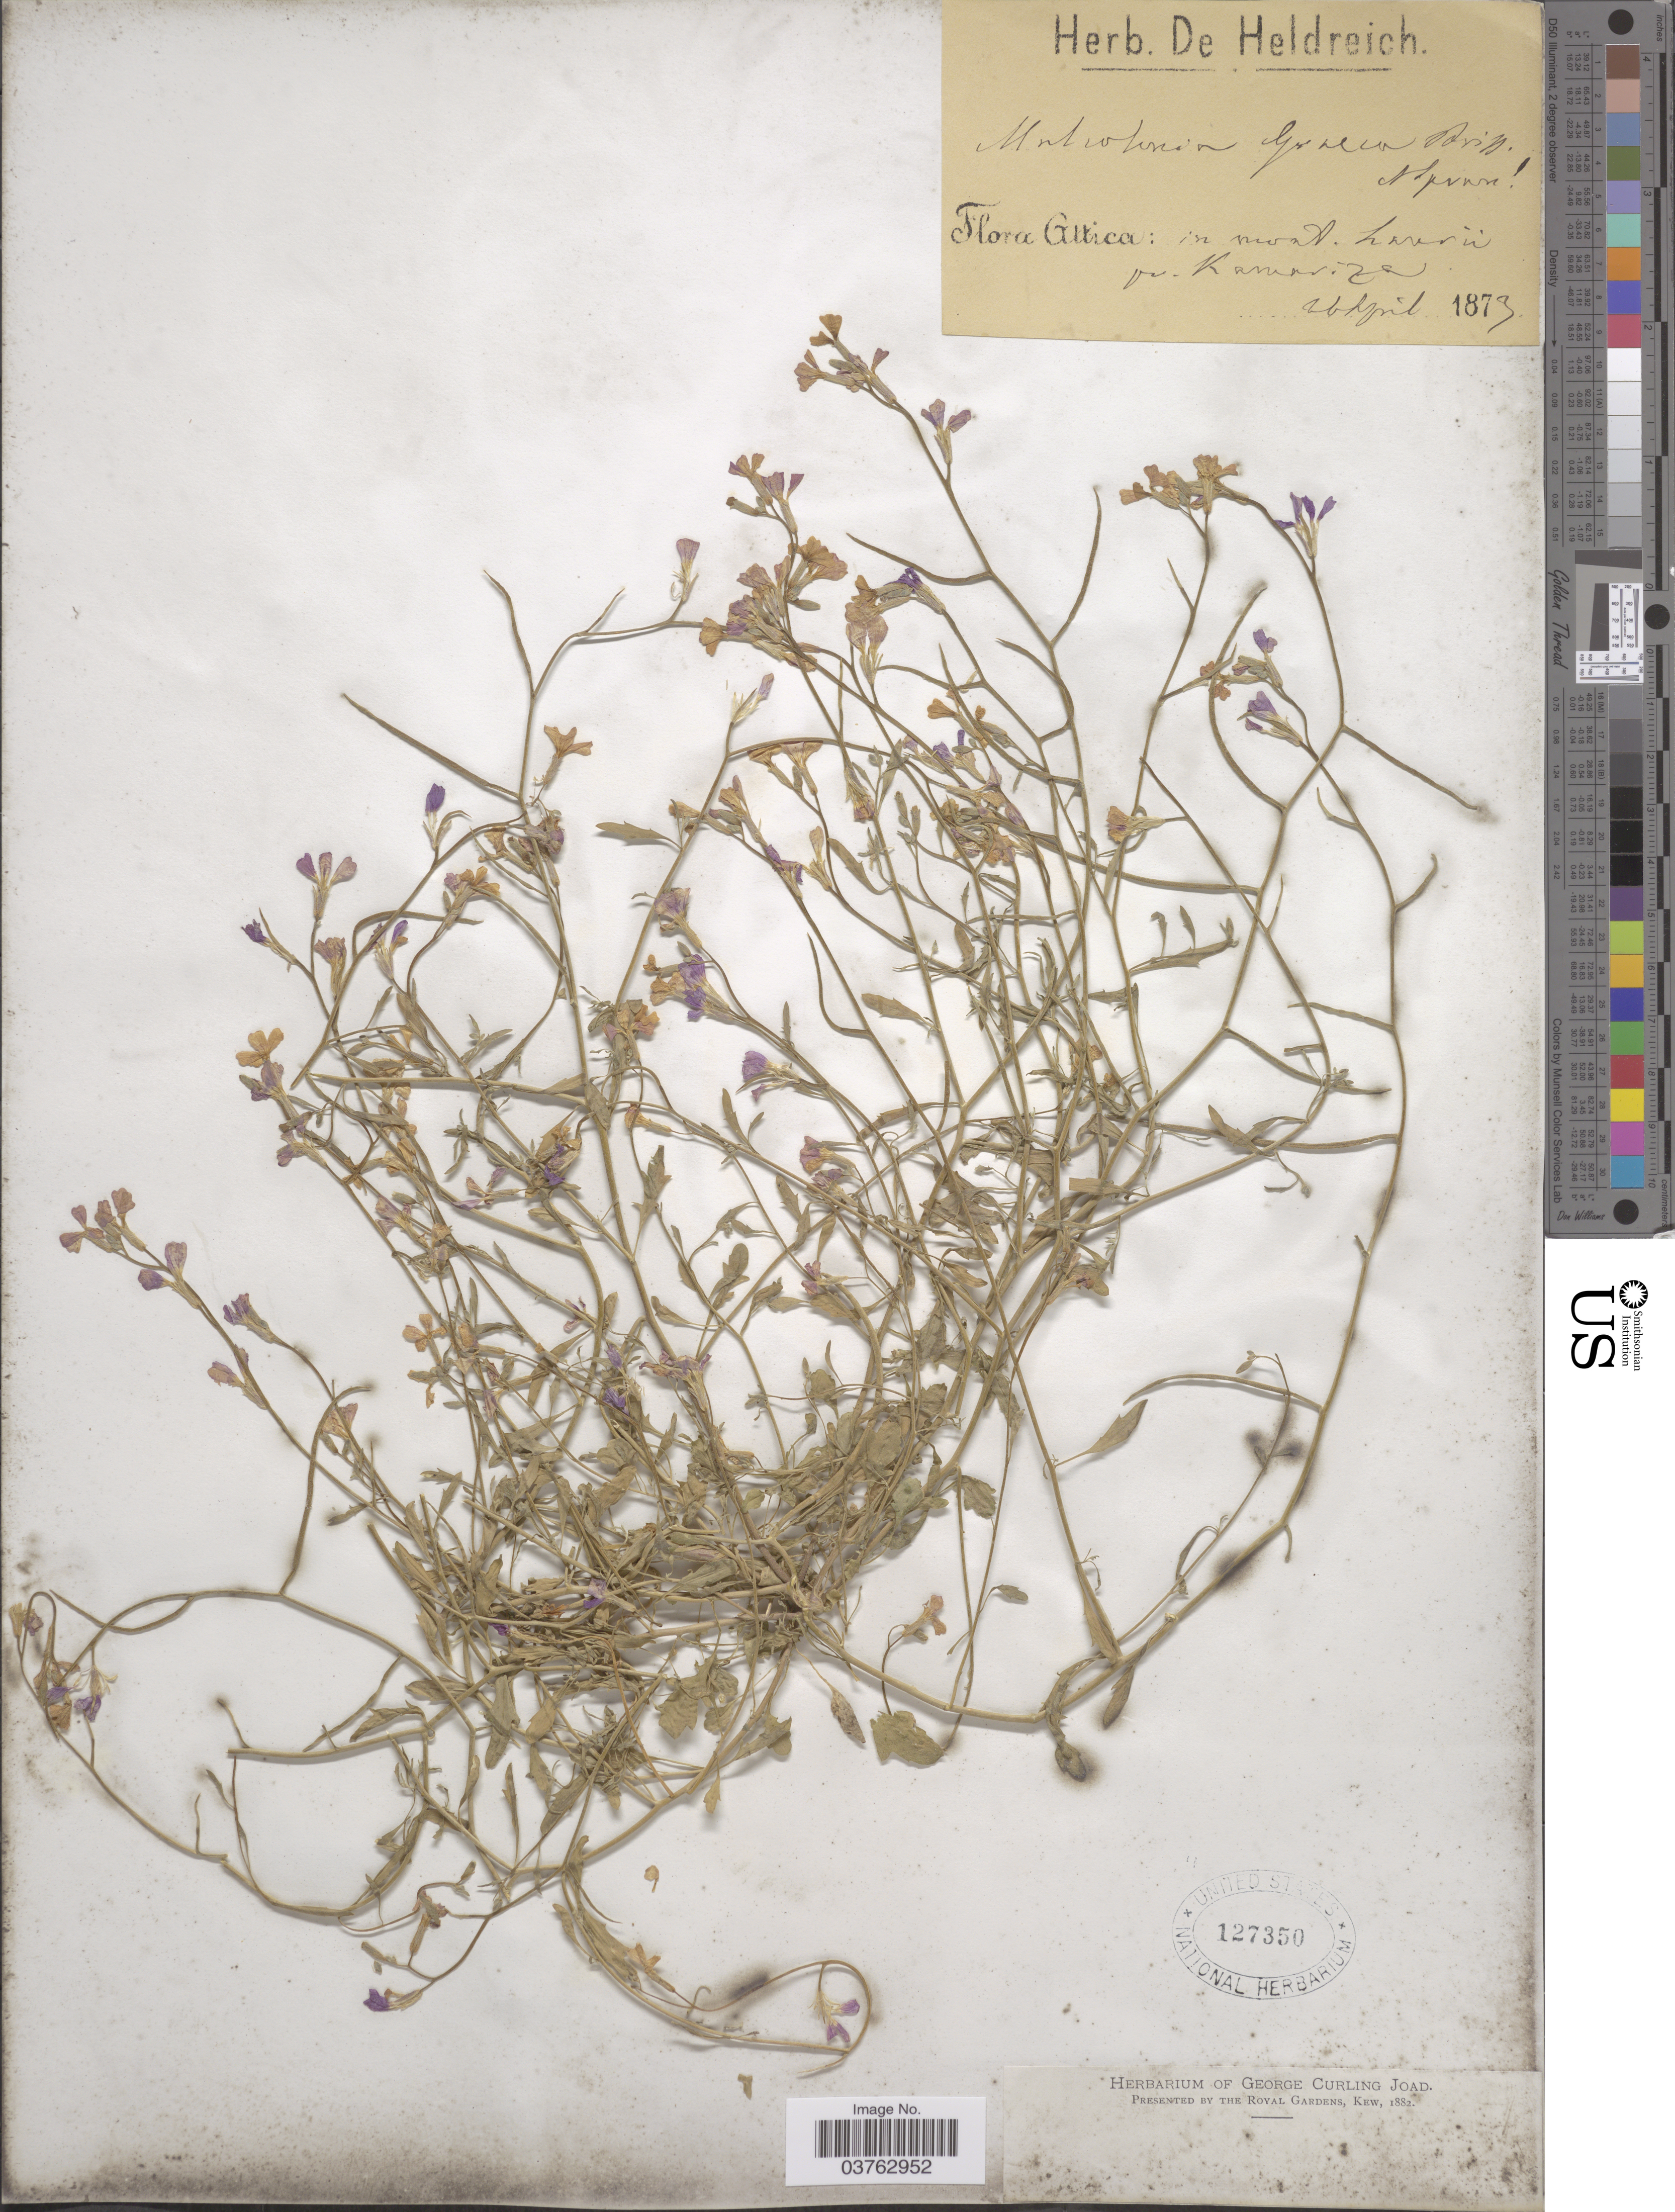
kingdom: Plantae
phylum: Tracheophyta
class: Magnoliopsida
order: Brassicales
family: Brassicaceae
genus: Malcolmia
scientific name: Malcolmia graeca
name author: Boiss. & Spruner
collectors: ex herb. De Heldreich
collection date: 1873-04-26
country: Greece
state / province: Attica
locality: In mont. Lavrii pr. Kamariza.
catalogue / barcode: US 127350